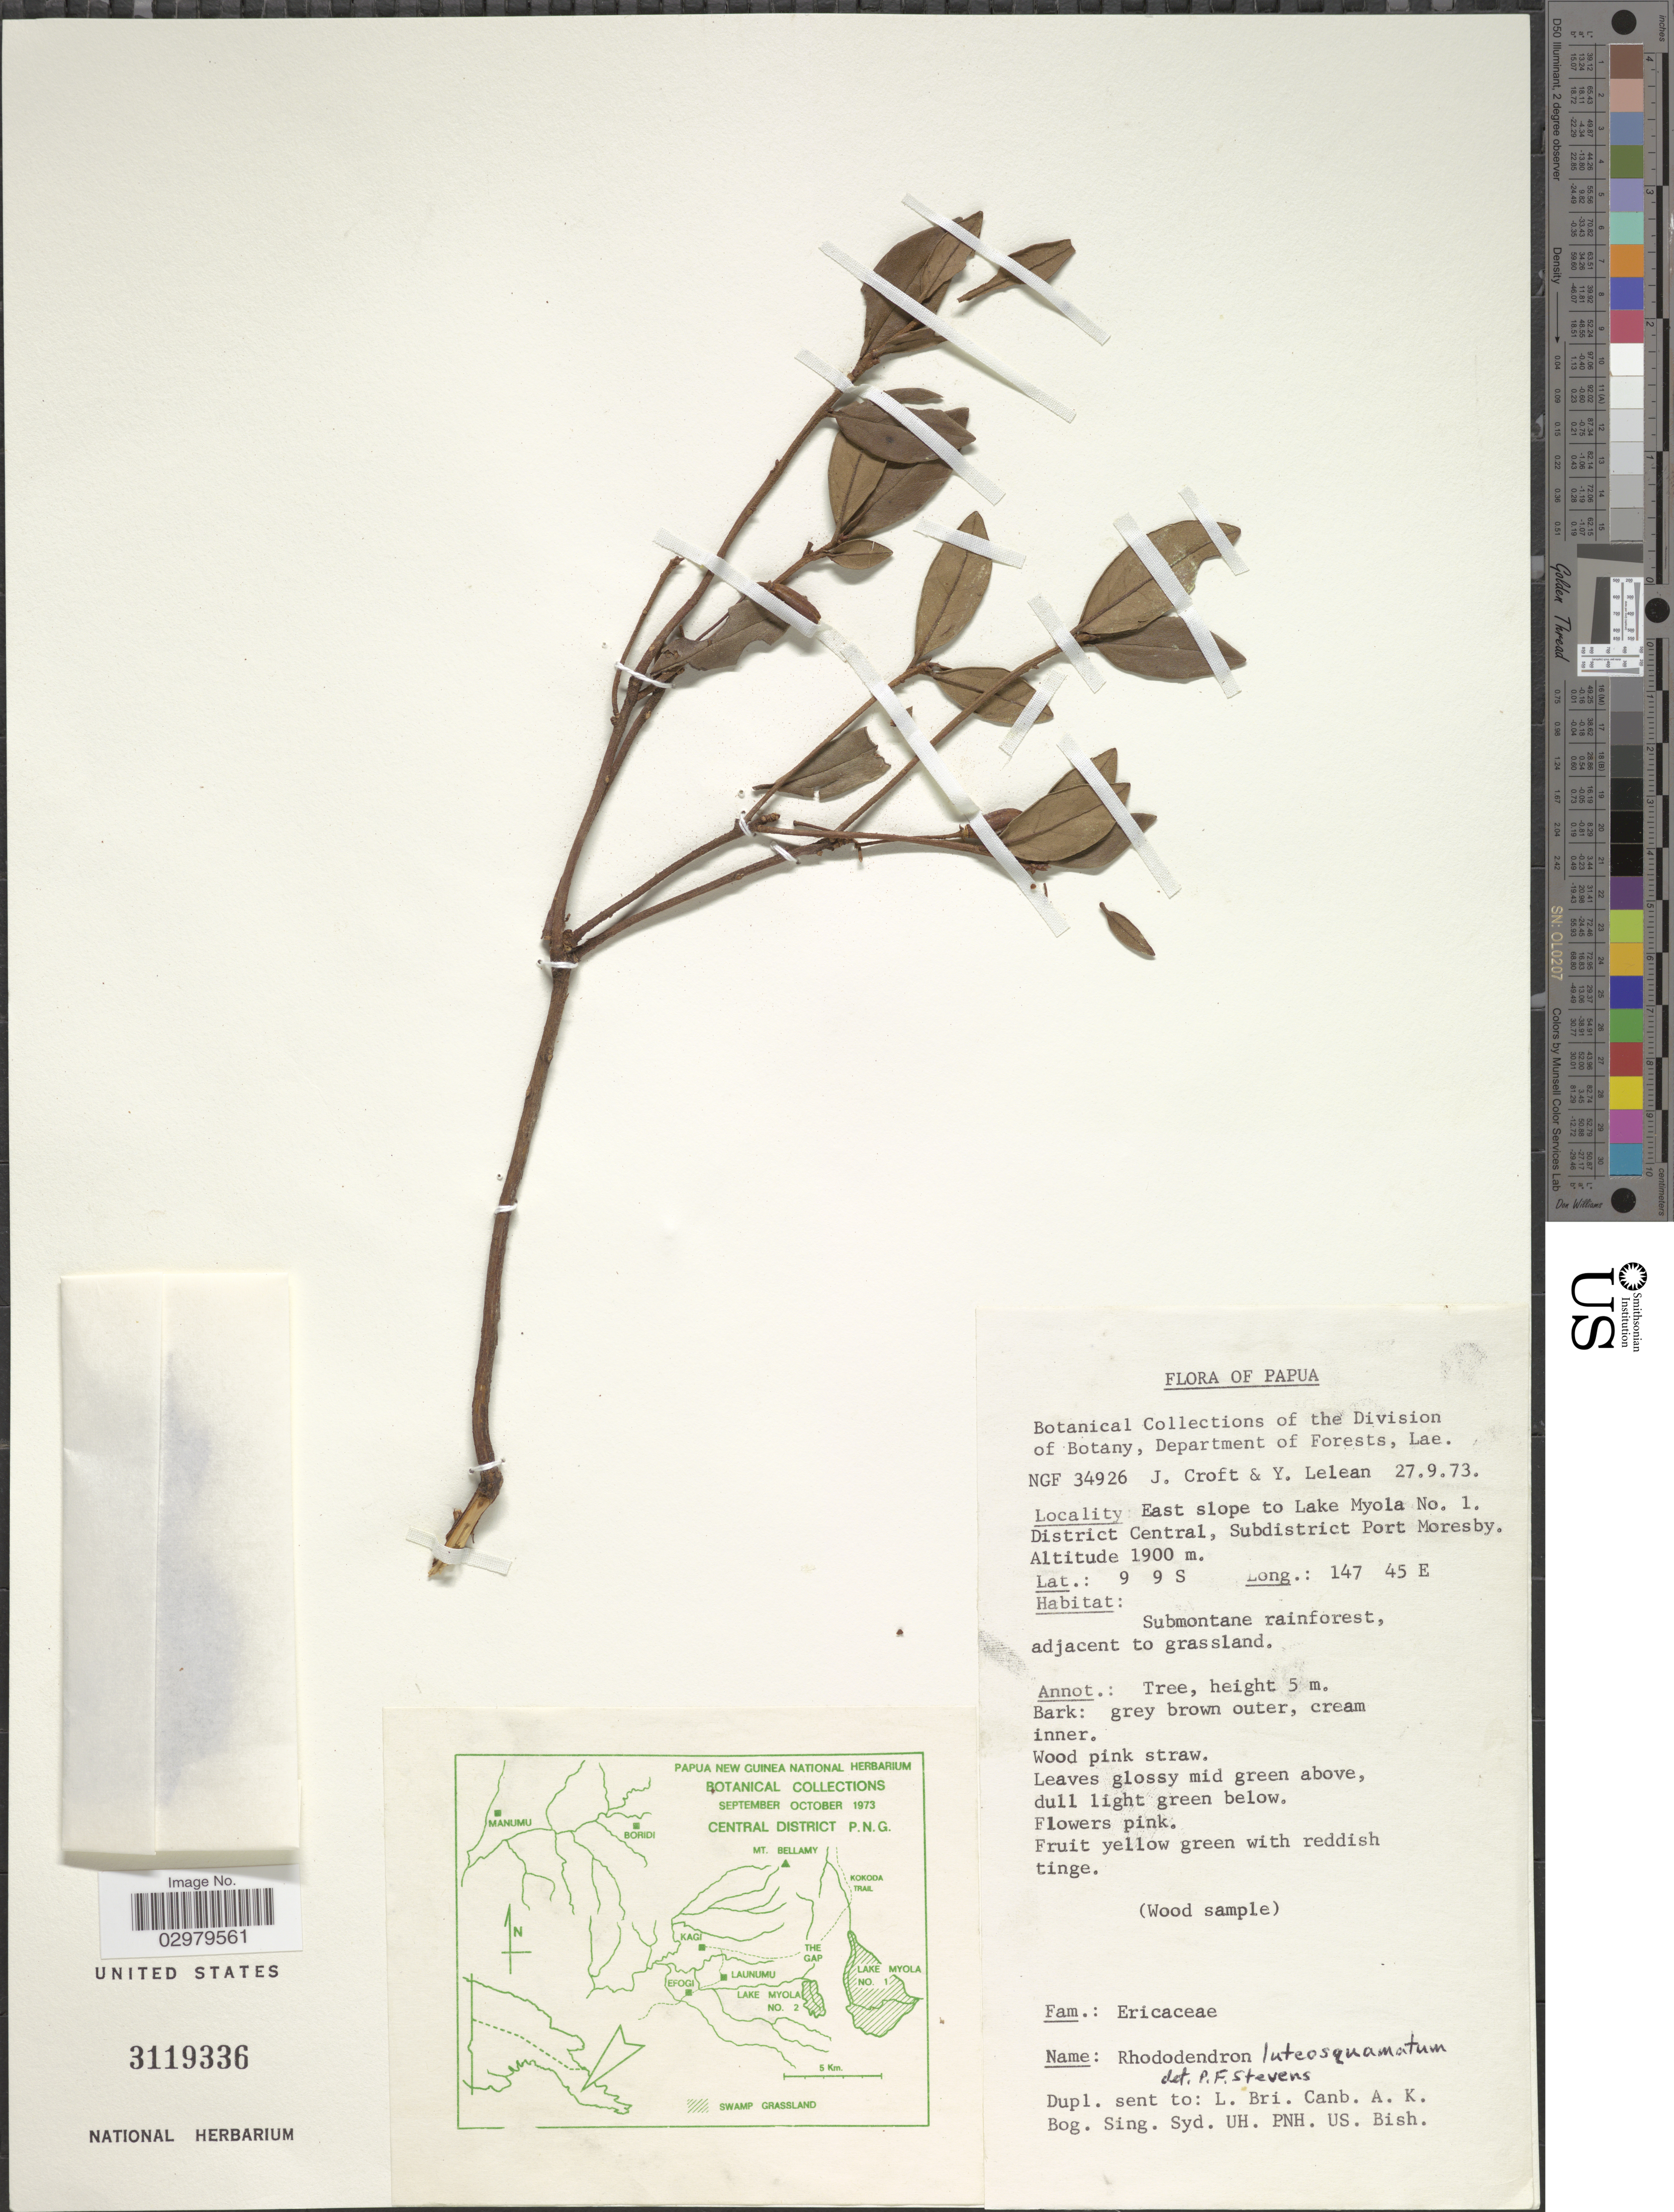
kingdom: Plantae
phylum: Tracheophyta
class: Magnoliopsida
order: Ericales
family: Ericaceae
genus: Rhododendron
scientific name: Rhododendron luteosquamatum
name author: Sleumer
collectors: J. Croft & Y. Lelean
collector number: NGF 34926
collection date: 1973-09-27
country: Papua New Guinea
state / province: Central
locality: Papua. East slope to Lake Myola No. 1. District Central, Subdistrict Port Moresby.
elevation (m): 1900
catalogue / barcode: US 3119336